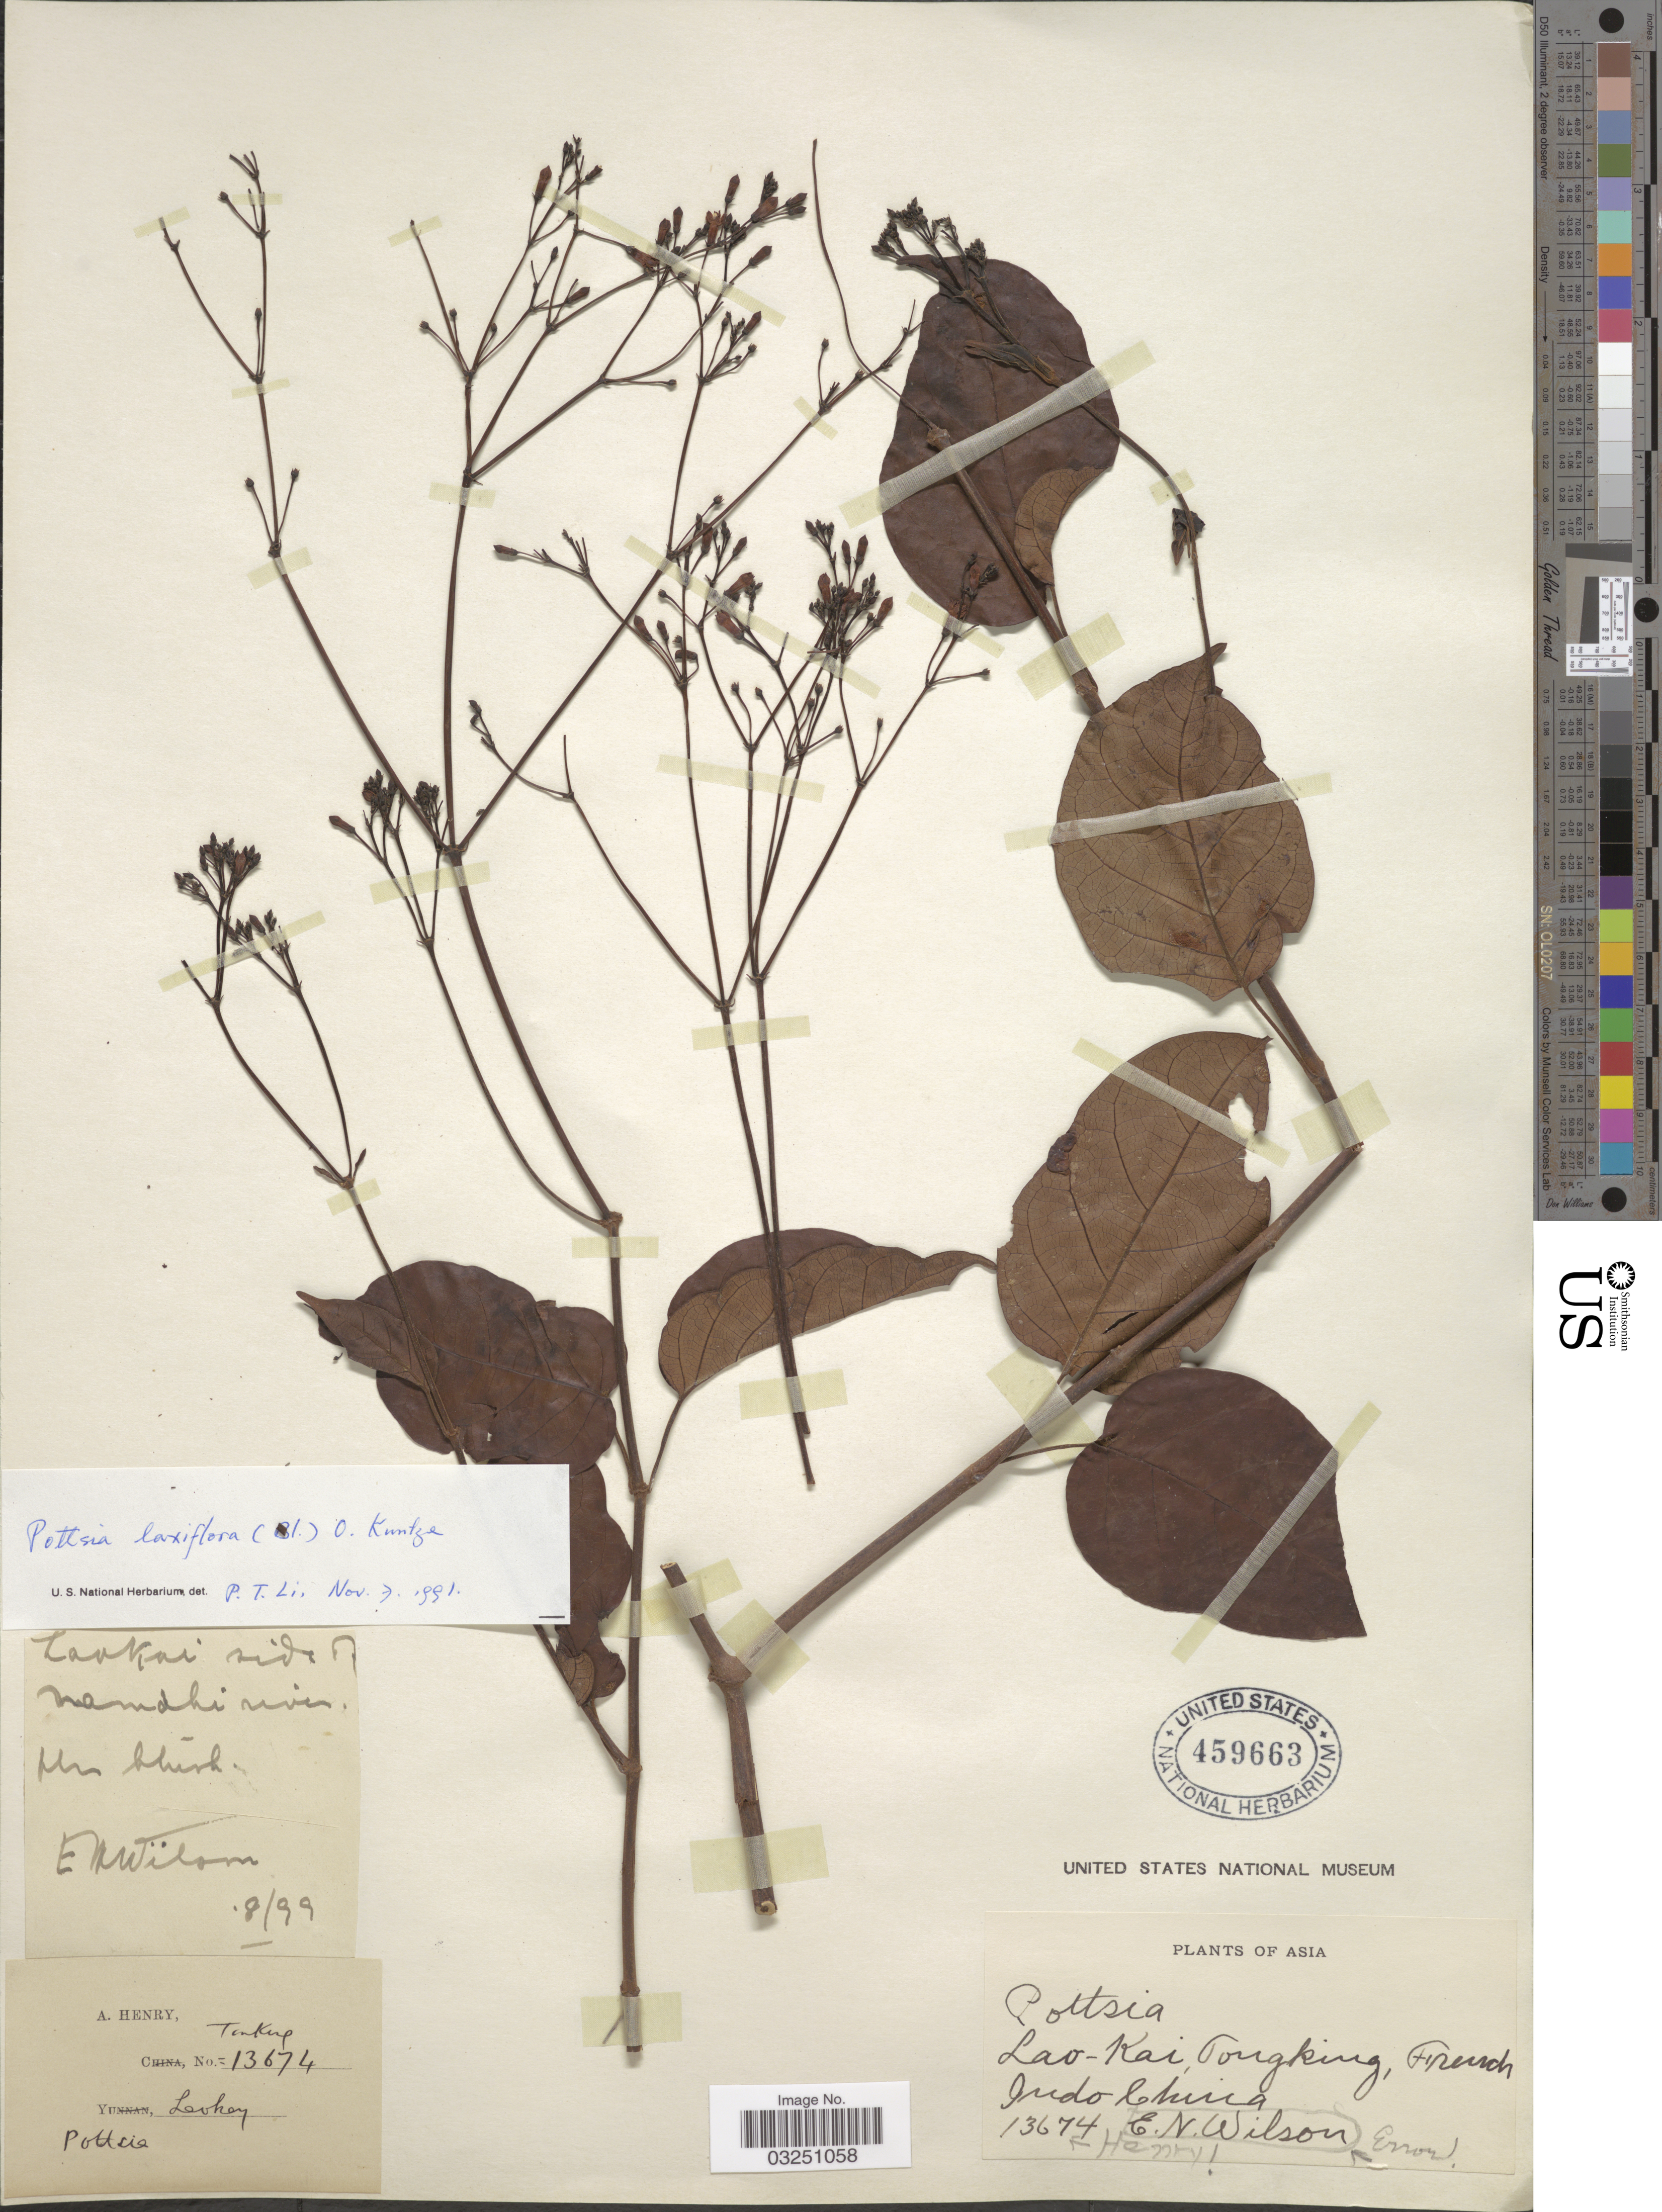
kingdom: Plantae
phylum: Tracheophyta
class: Magnoliopsida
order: Gentianales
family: Apocynaceae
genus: Pottsia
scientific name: Pottsia laxiflora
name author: (Blume) Kuntze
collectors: A. Henry & E. Wilson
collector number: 13674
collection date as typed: Transcribed d/m/y: /8/99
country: Vietnam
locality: Asia, Lao-Kai, Tongking, French Indo China.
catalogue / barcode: US 459663